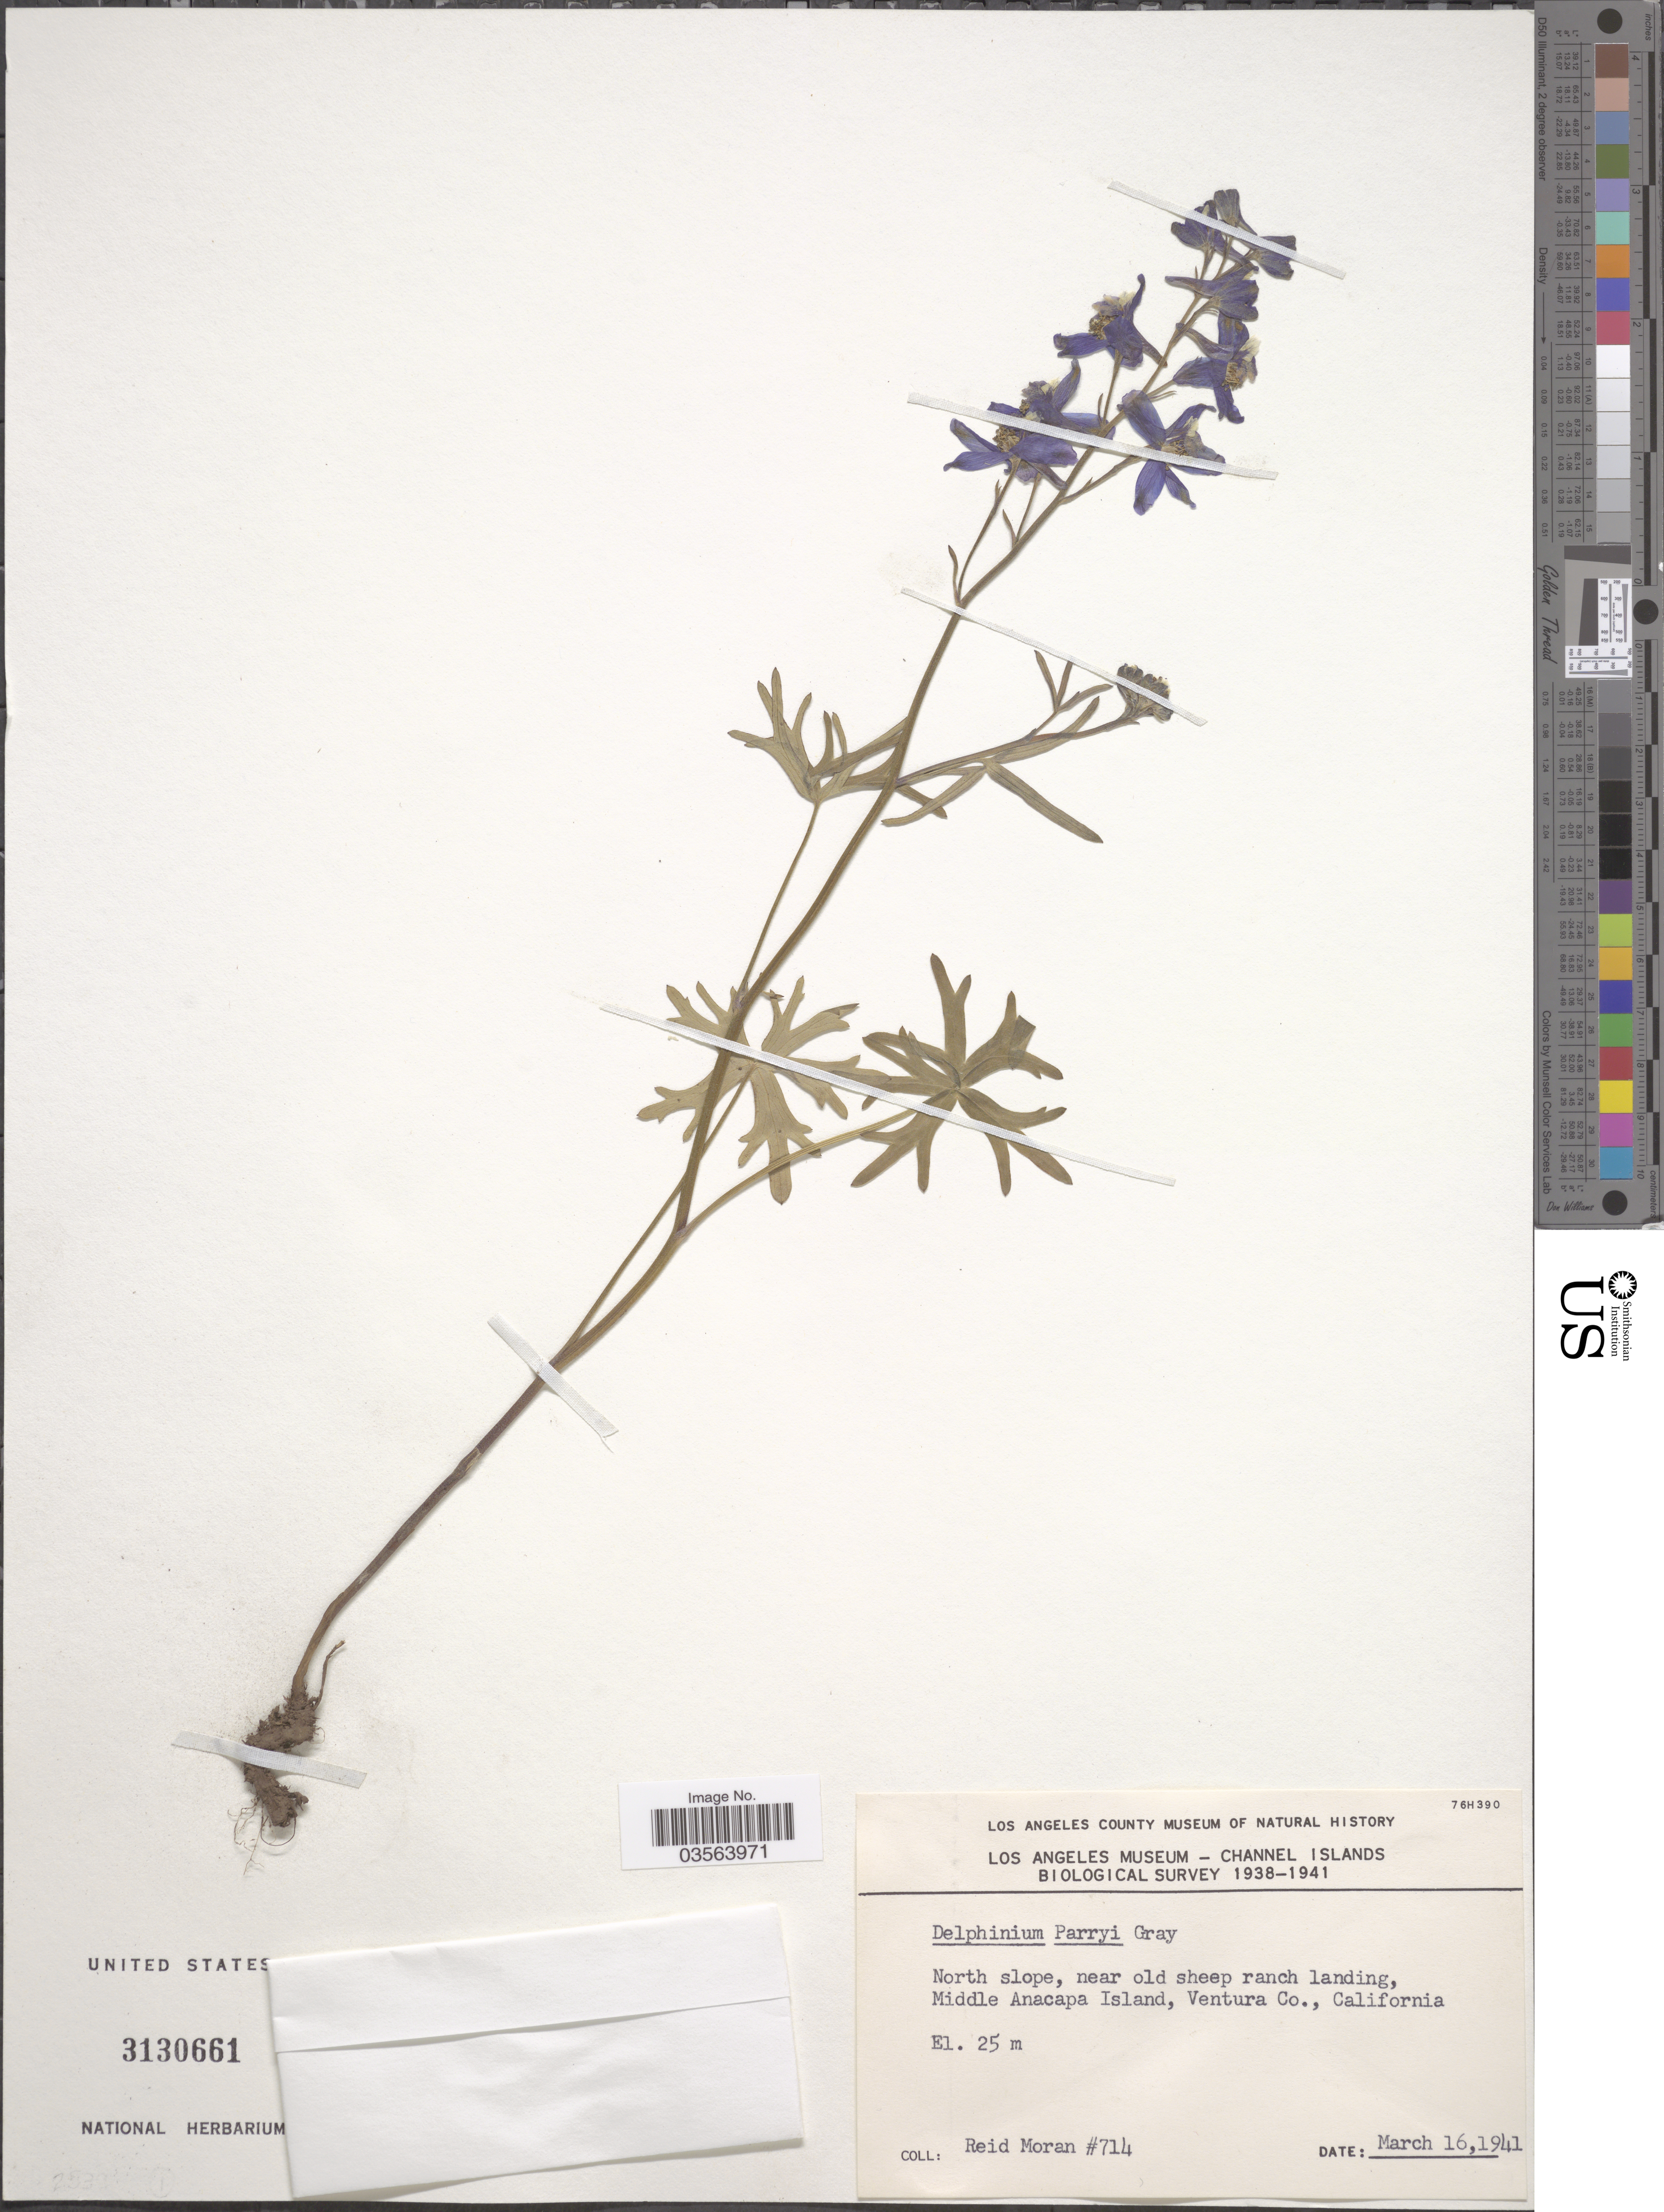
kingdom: Plantae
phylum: Tracheophyta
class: Magnoliopsida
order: Ranunculales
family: Ranunculaceae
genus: Delphinium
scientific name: Delphinium parryi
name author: A. Gray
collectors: R. Moran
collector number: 714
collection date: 1941-03-16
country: United States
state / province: California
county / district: Ventura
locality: North slope, near old sheep ranch landing, Middle Anacapa Island, Ventura Co.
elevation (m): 25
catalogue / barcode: US 3130661